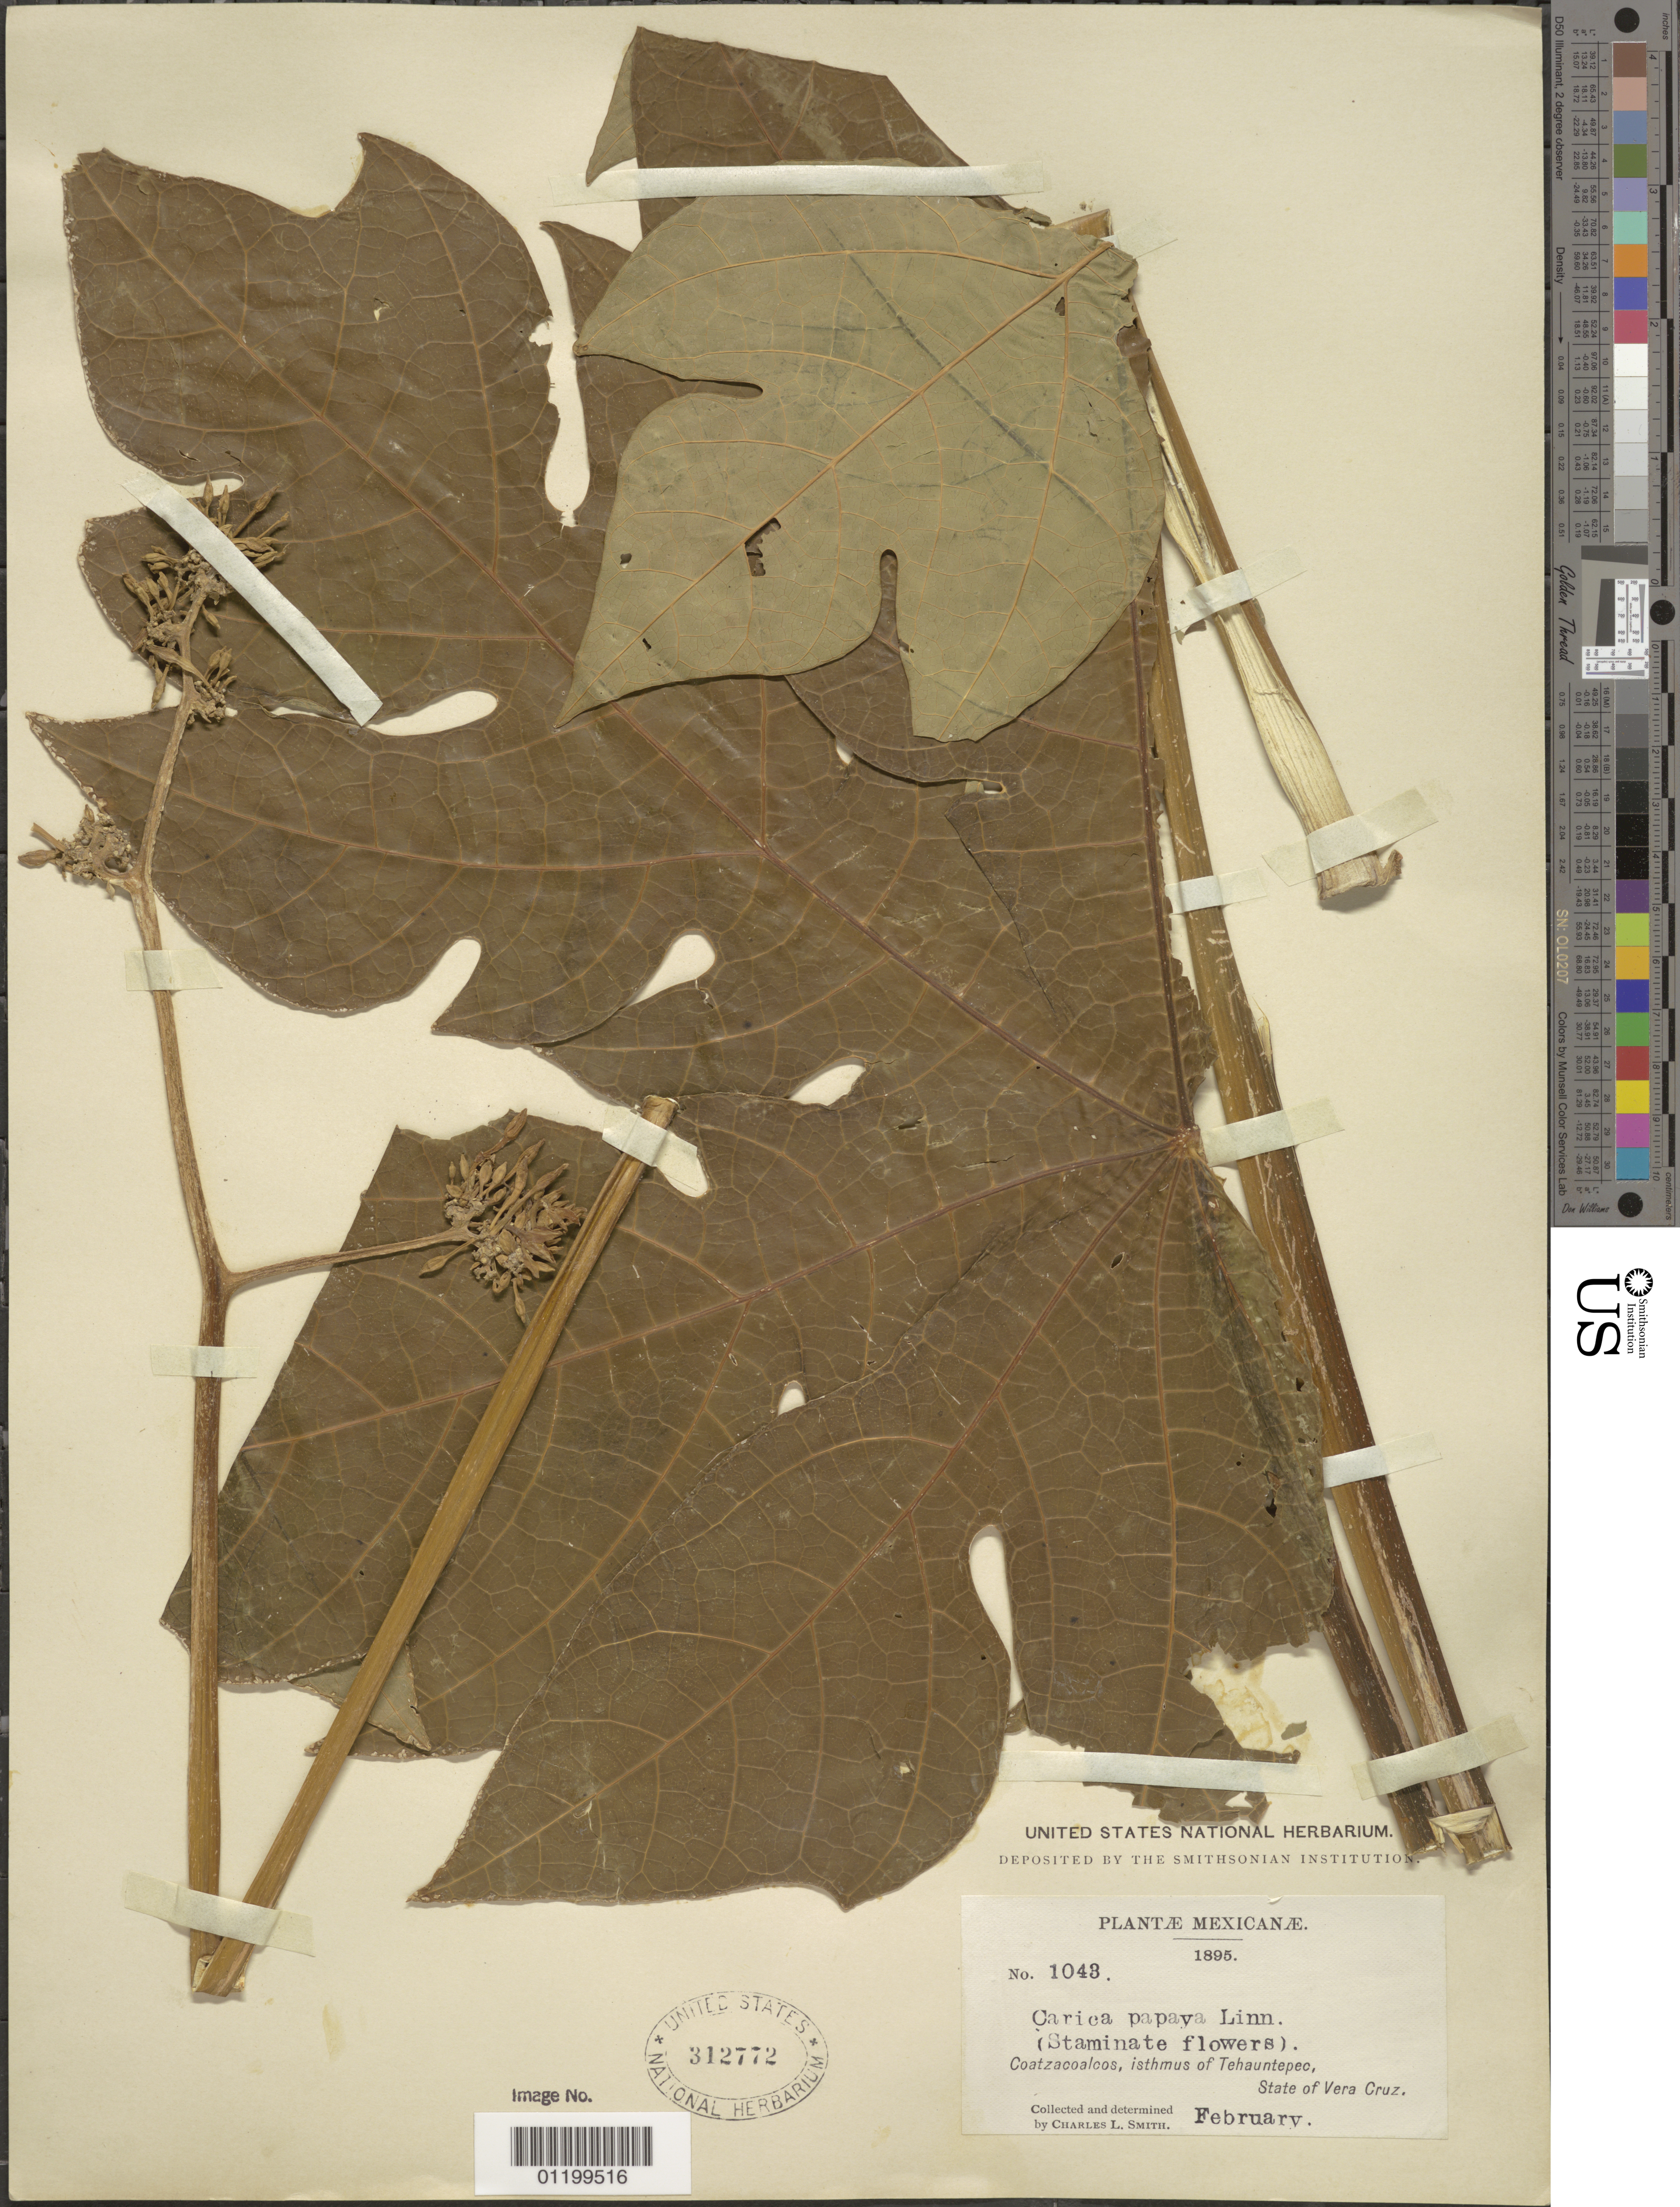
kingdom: Plantae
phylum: Tracheophyta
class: Magnoliopsida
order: Brassicales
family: Caricaceae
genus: Carica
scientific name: Carica papaya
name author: L.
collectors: C. L. Smith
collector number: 1043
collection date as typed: Feb 1895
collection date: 1895-02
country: Mexico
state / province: Veracruz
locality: Coatzacoalcos, Isthmus of Tehuantepec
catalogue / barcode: US 312772